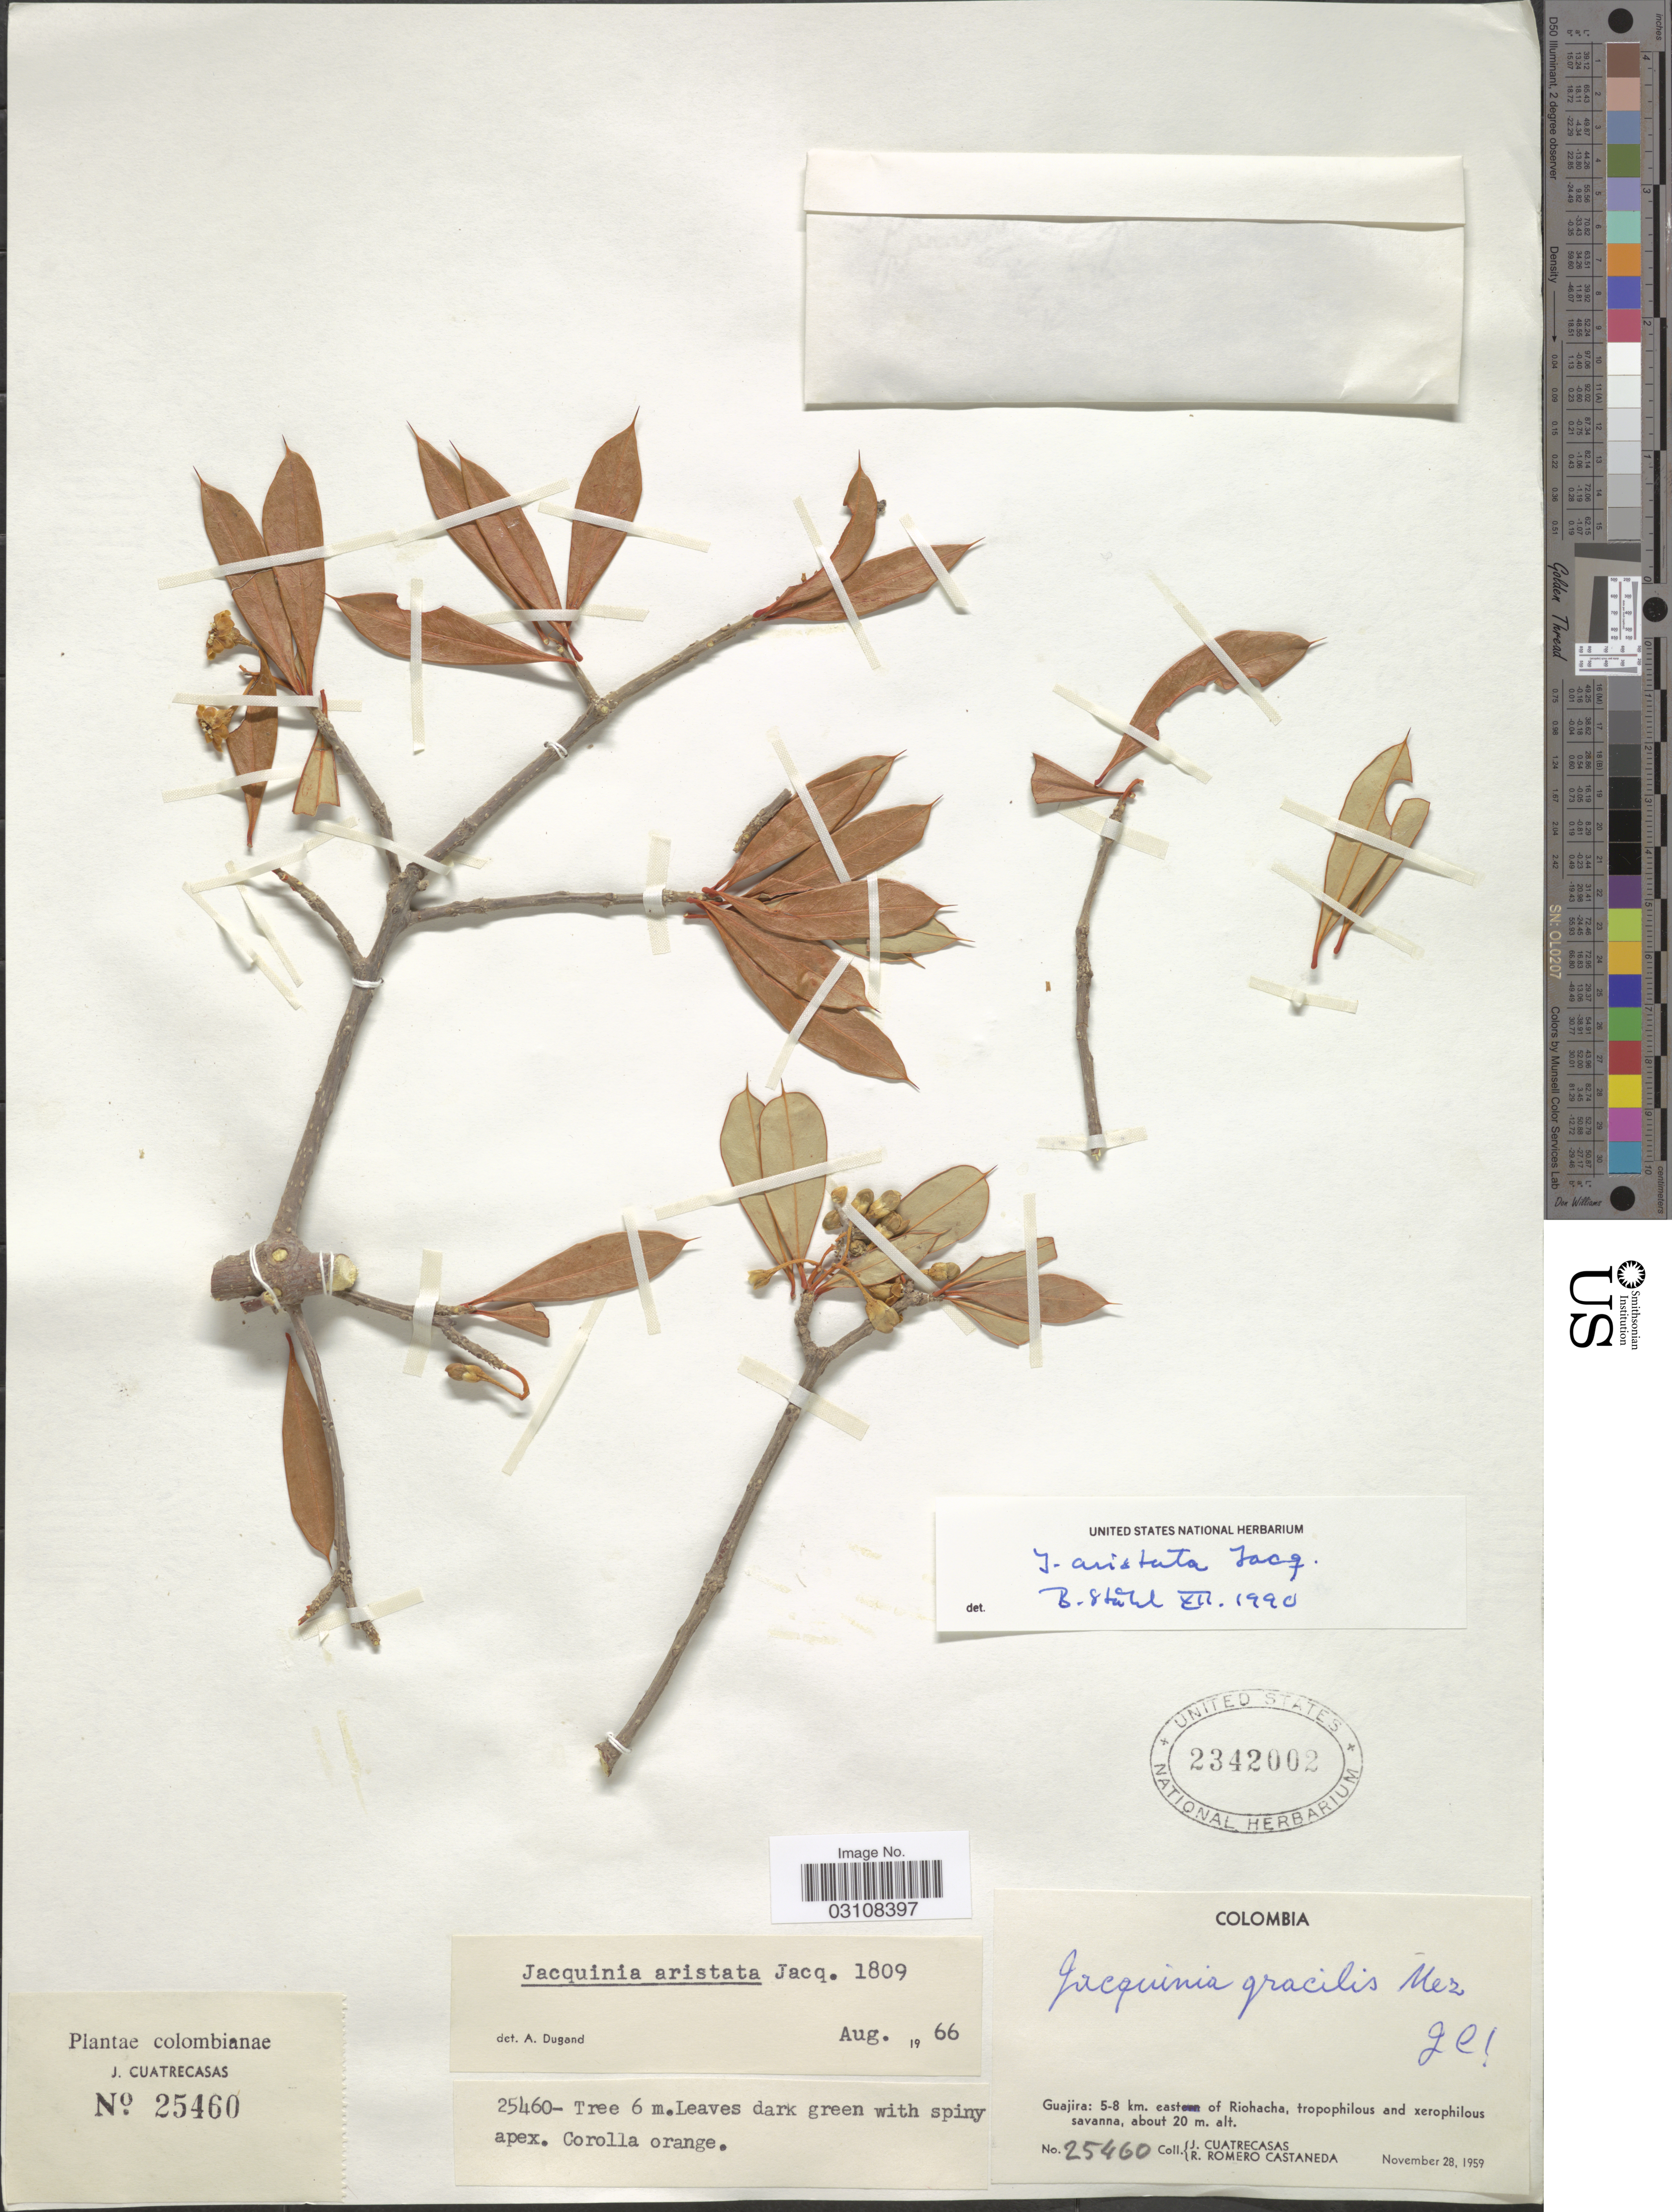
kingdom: Plantae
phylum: Tracheophyta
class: Magnoliopsida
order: Ericales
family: Primulaceae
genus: Bonellia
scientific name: Bonellia frutescens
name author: (Mill.) B. Ståhl & Källersjö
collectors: J. Cuatrecasas & R. Romero Castañeda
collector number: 25460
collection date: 1959-11-28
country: Colombia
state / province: La Guajira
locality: Guajira: 5-8 km. eastern of Riohacha.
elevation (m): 20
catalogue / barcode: US 2342002